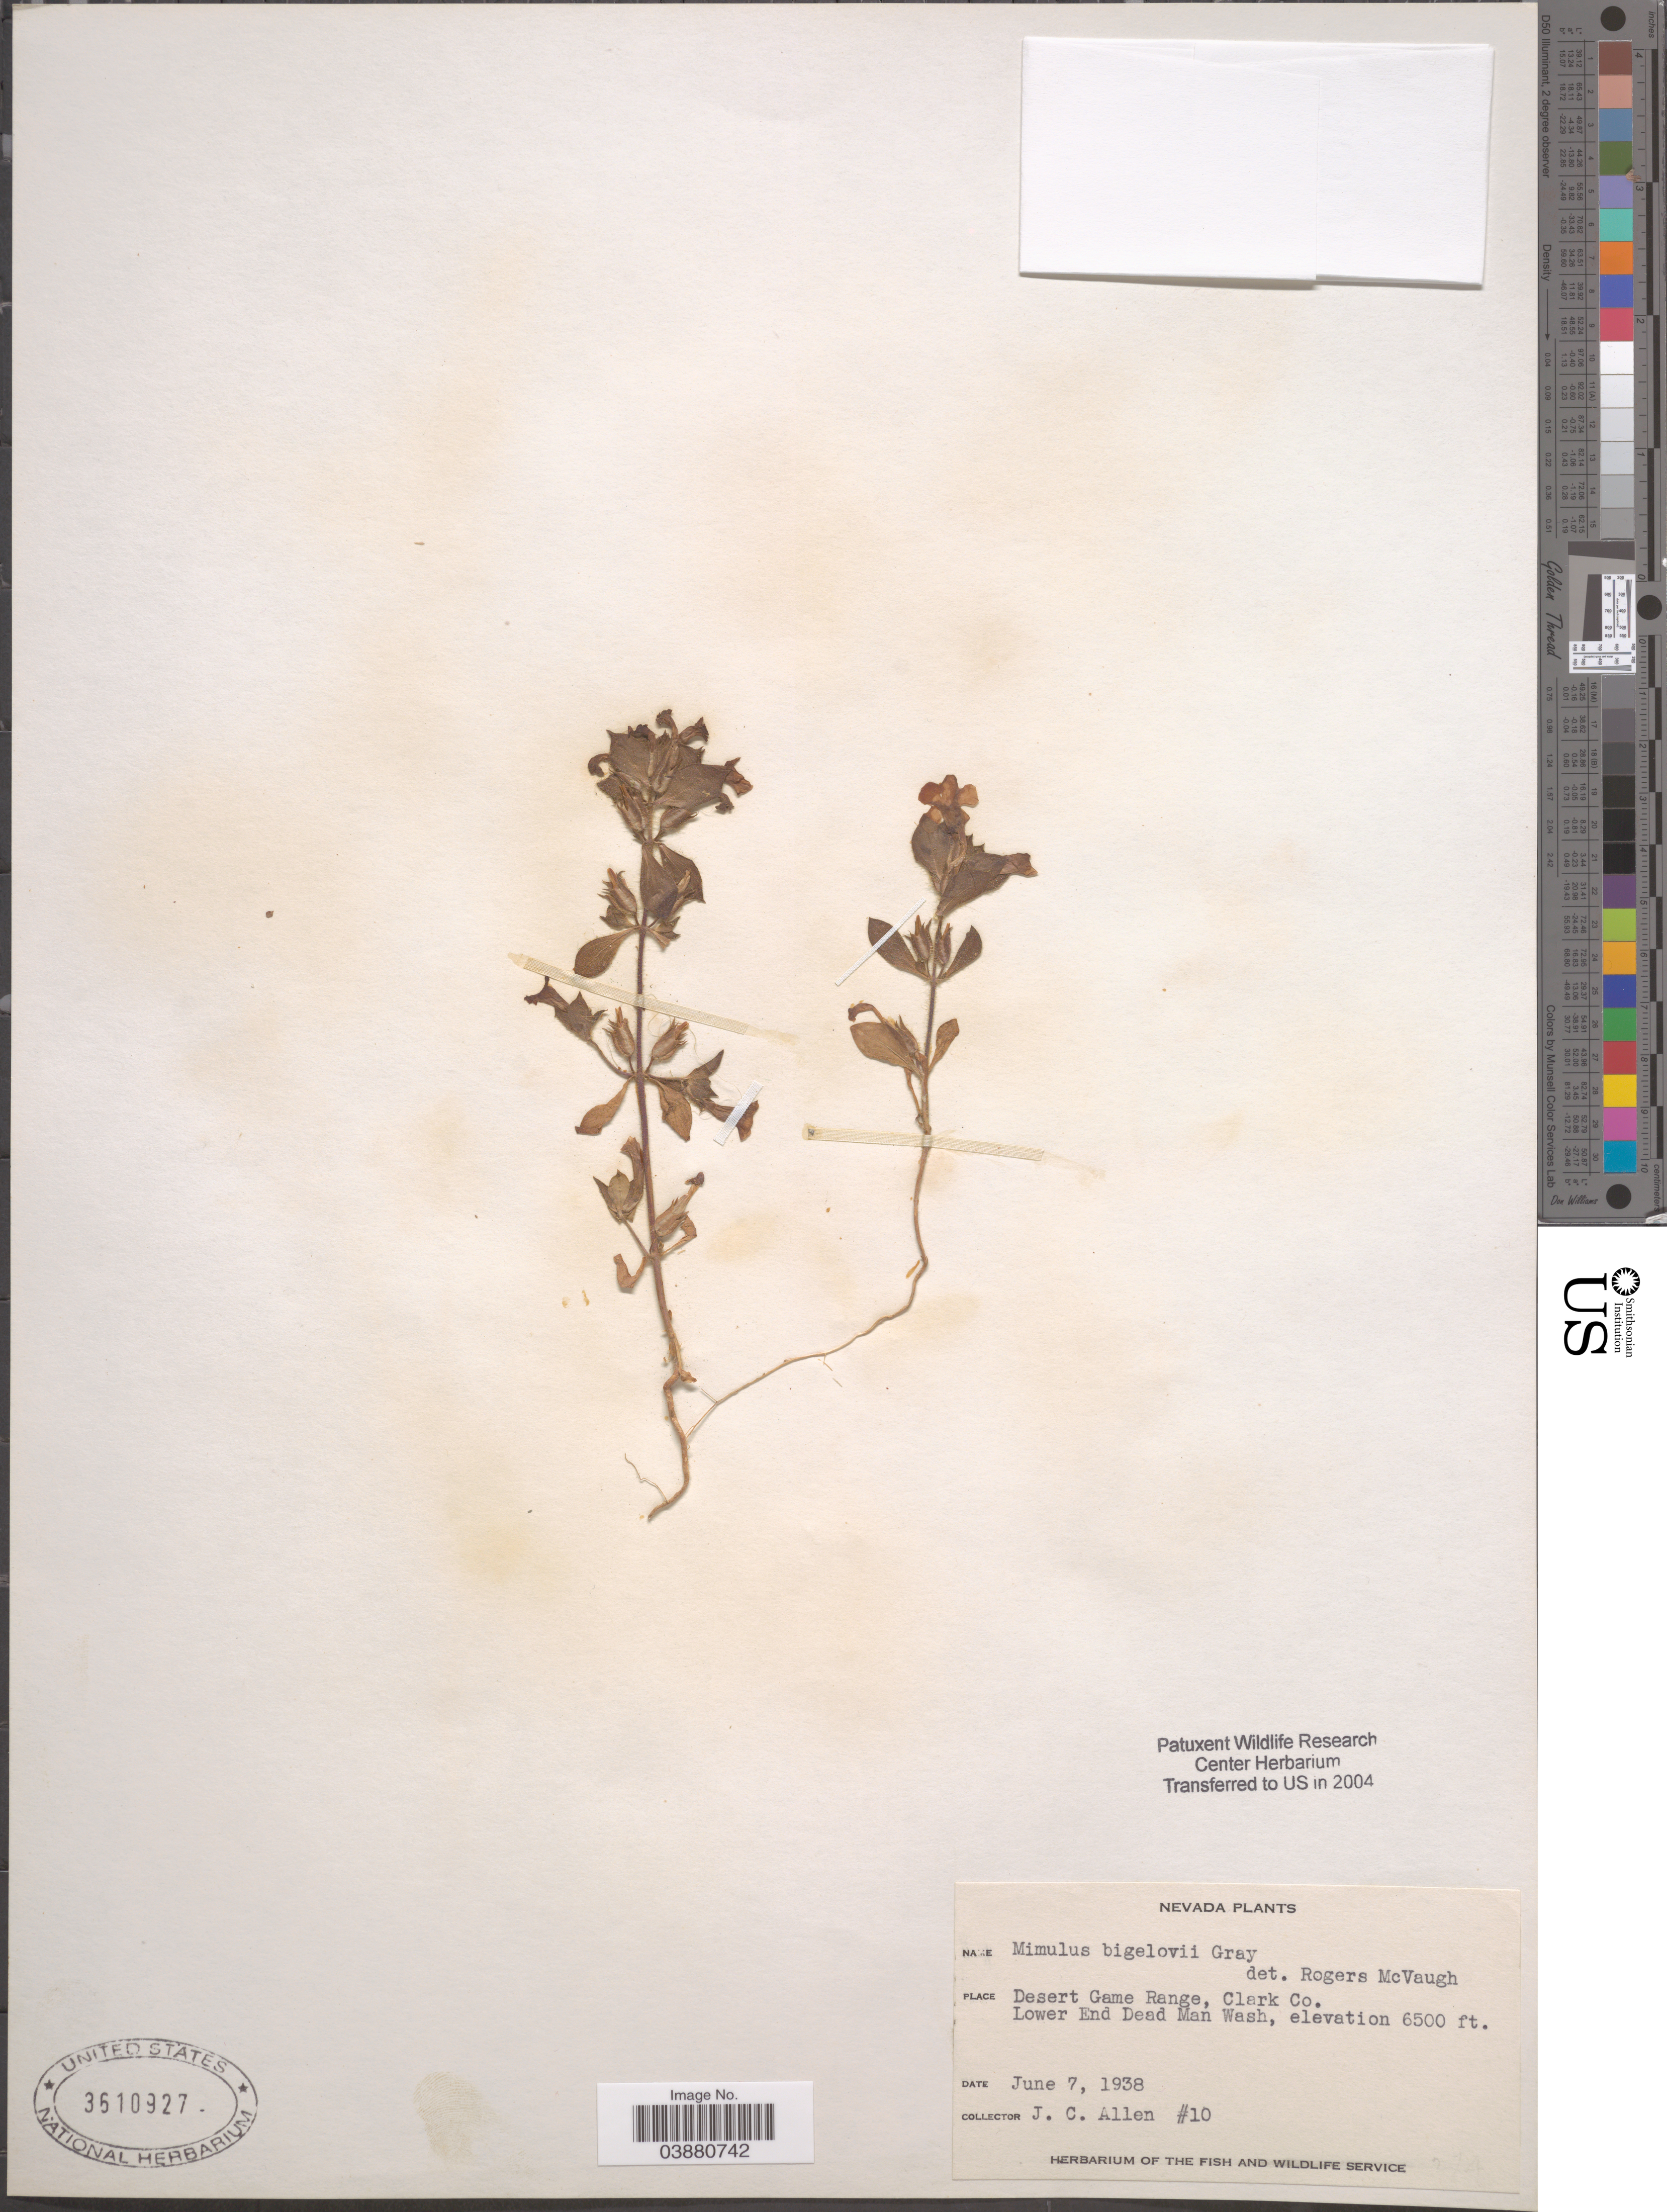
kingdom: Plantae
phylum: Tracheophyta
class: Magnoliopsida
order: Lamiales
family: Phrymaceae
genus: Mimulus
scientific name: Mimulus bigelovii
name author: (A. Gray) G.L. Nesom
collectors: J. C. Allen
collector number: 10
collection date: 1938-06-07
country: United States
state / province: Nevada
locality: Desert Game Range, Clark Co. Lower End Deed Man Wash.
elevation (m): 1981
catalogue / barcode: US 3610927